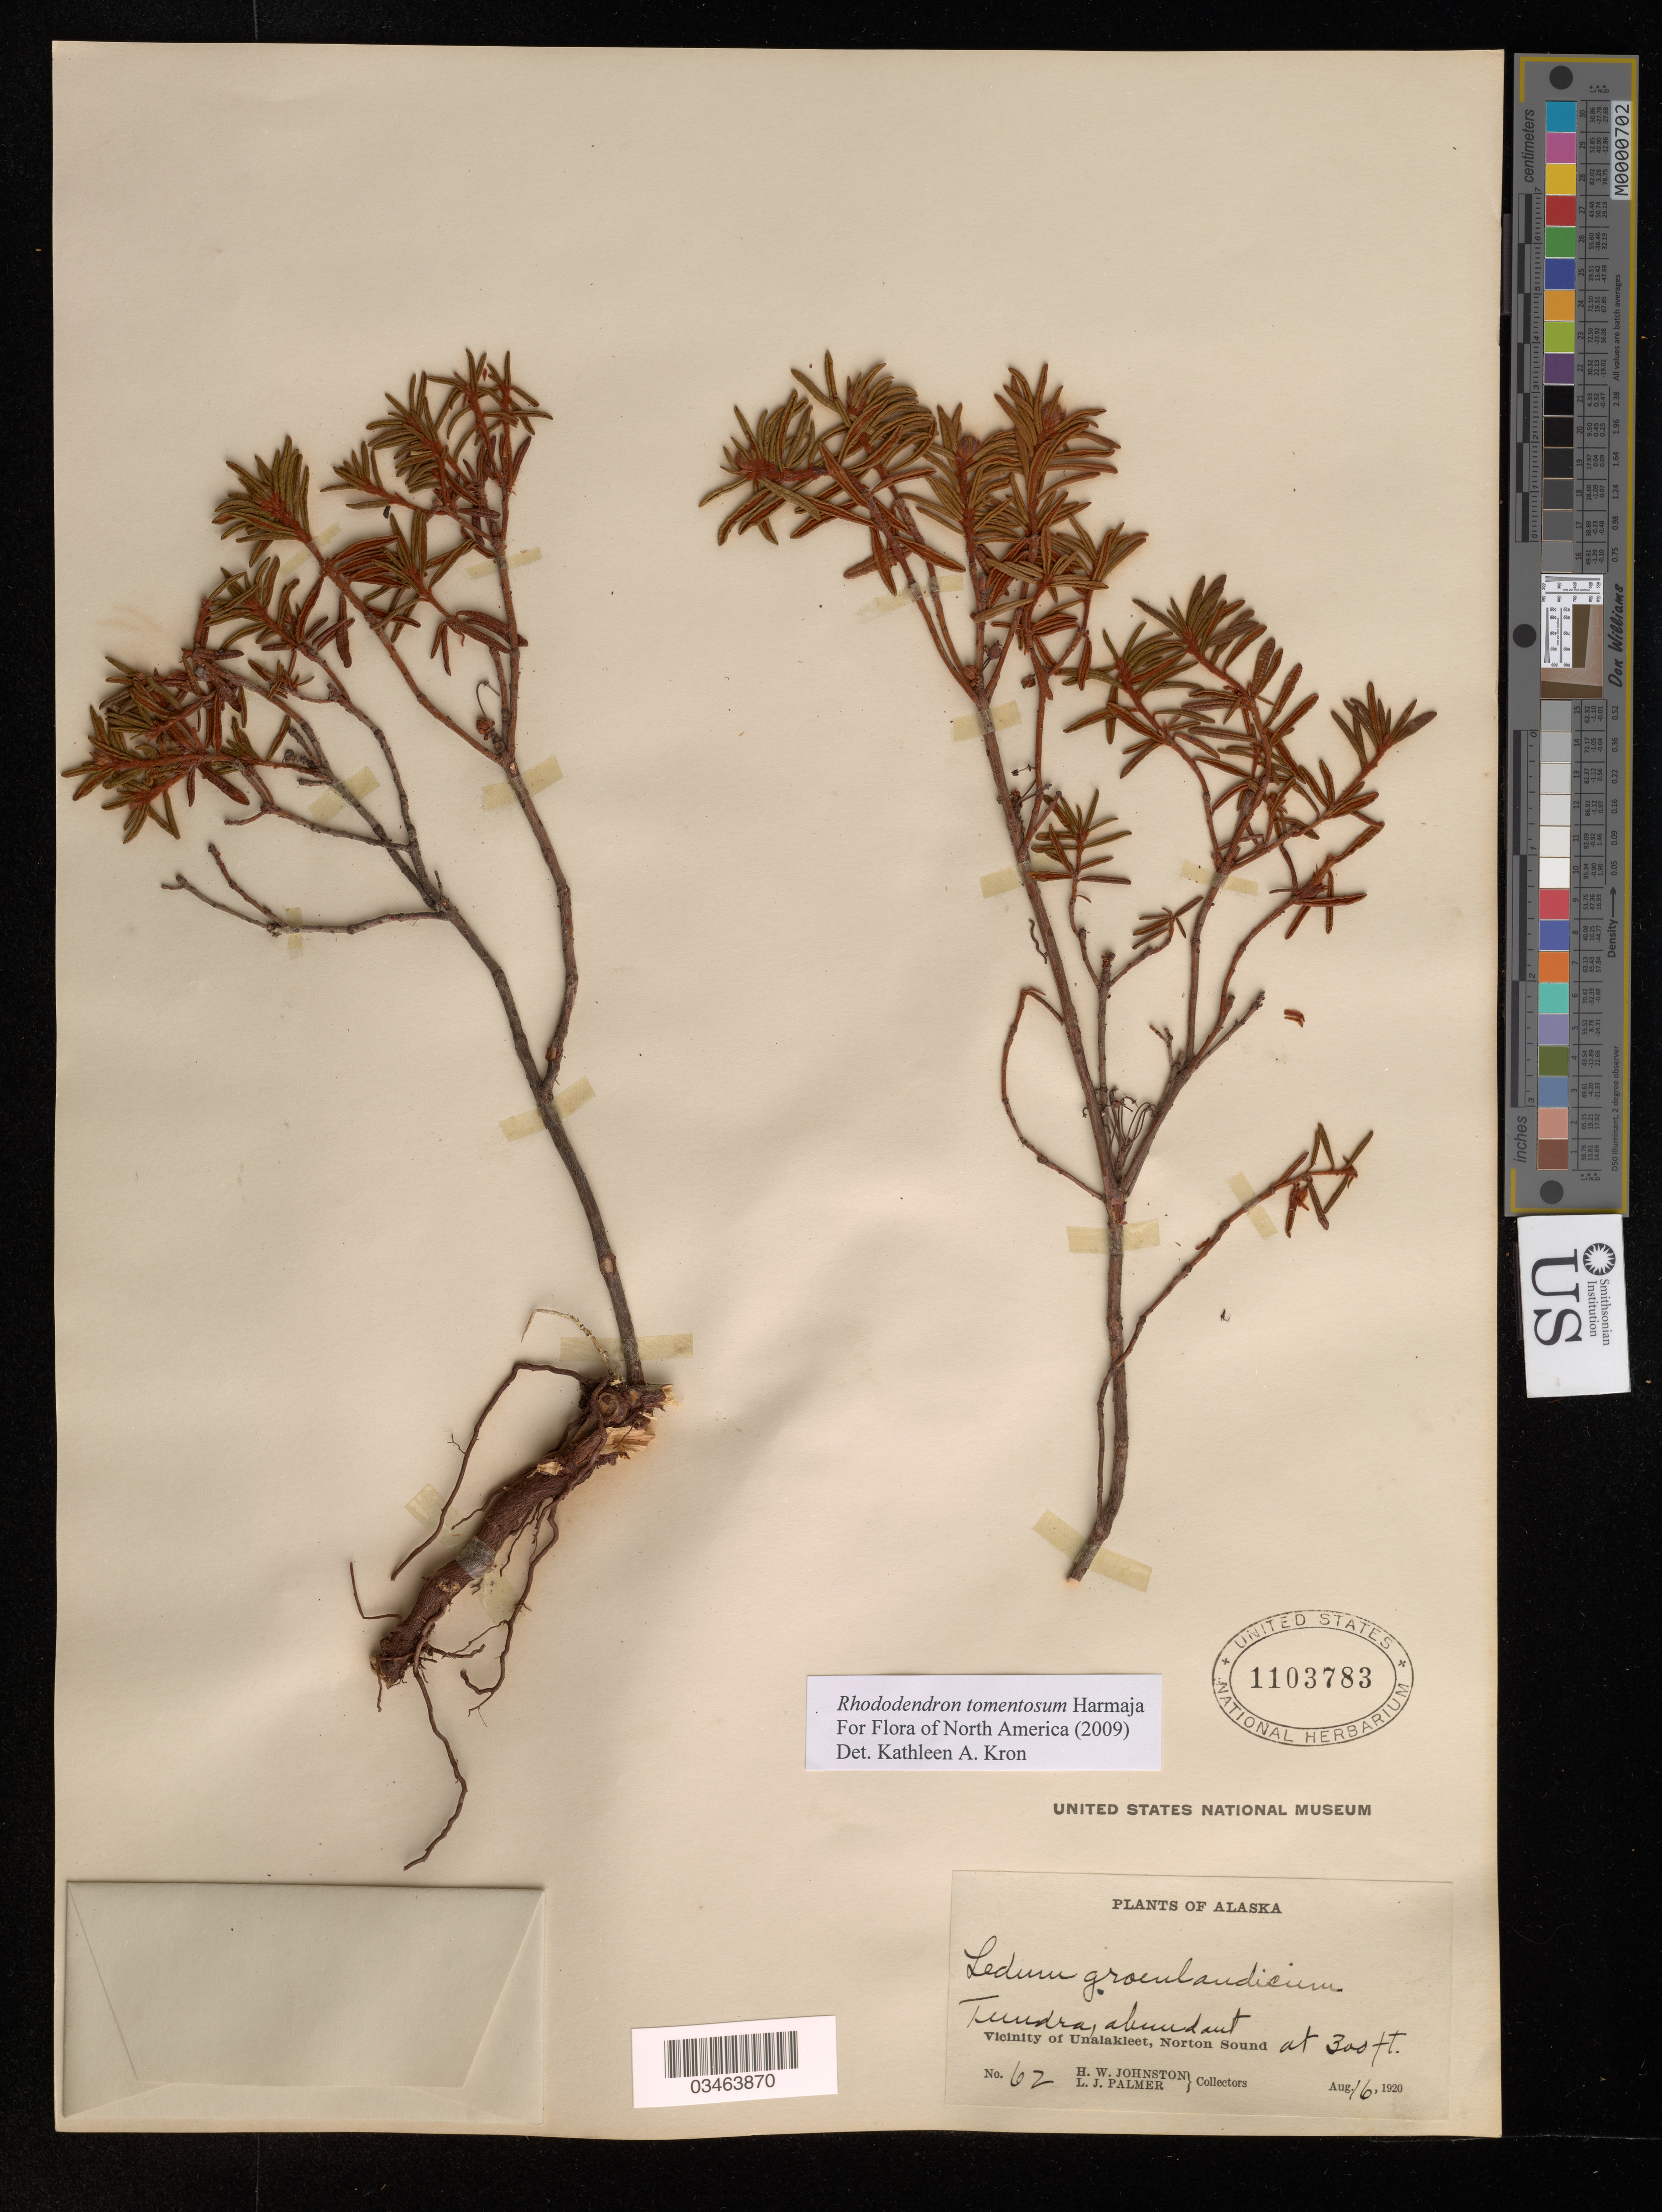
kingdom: Plantae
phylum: Tracheophyta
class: Magnoliopsida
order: Ericales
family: Ericaceae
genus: Rhododendron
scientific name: Rhododendron tomentosum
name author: Harmaja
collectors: H. W. Johnston & L. J. Palmer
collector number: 62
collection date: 1920-08-16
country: United States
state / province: Alaska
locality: Vicinity of Unalakleet, Norton Sound.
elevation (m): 91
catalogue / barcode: US 1103783